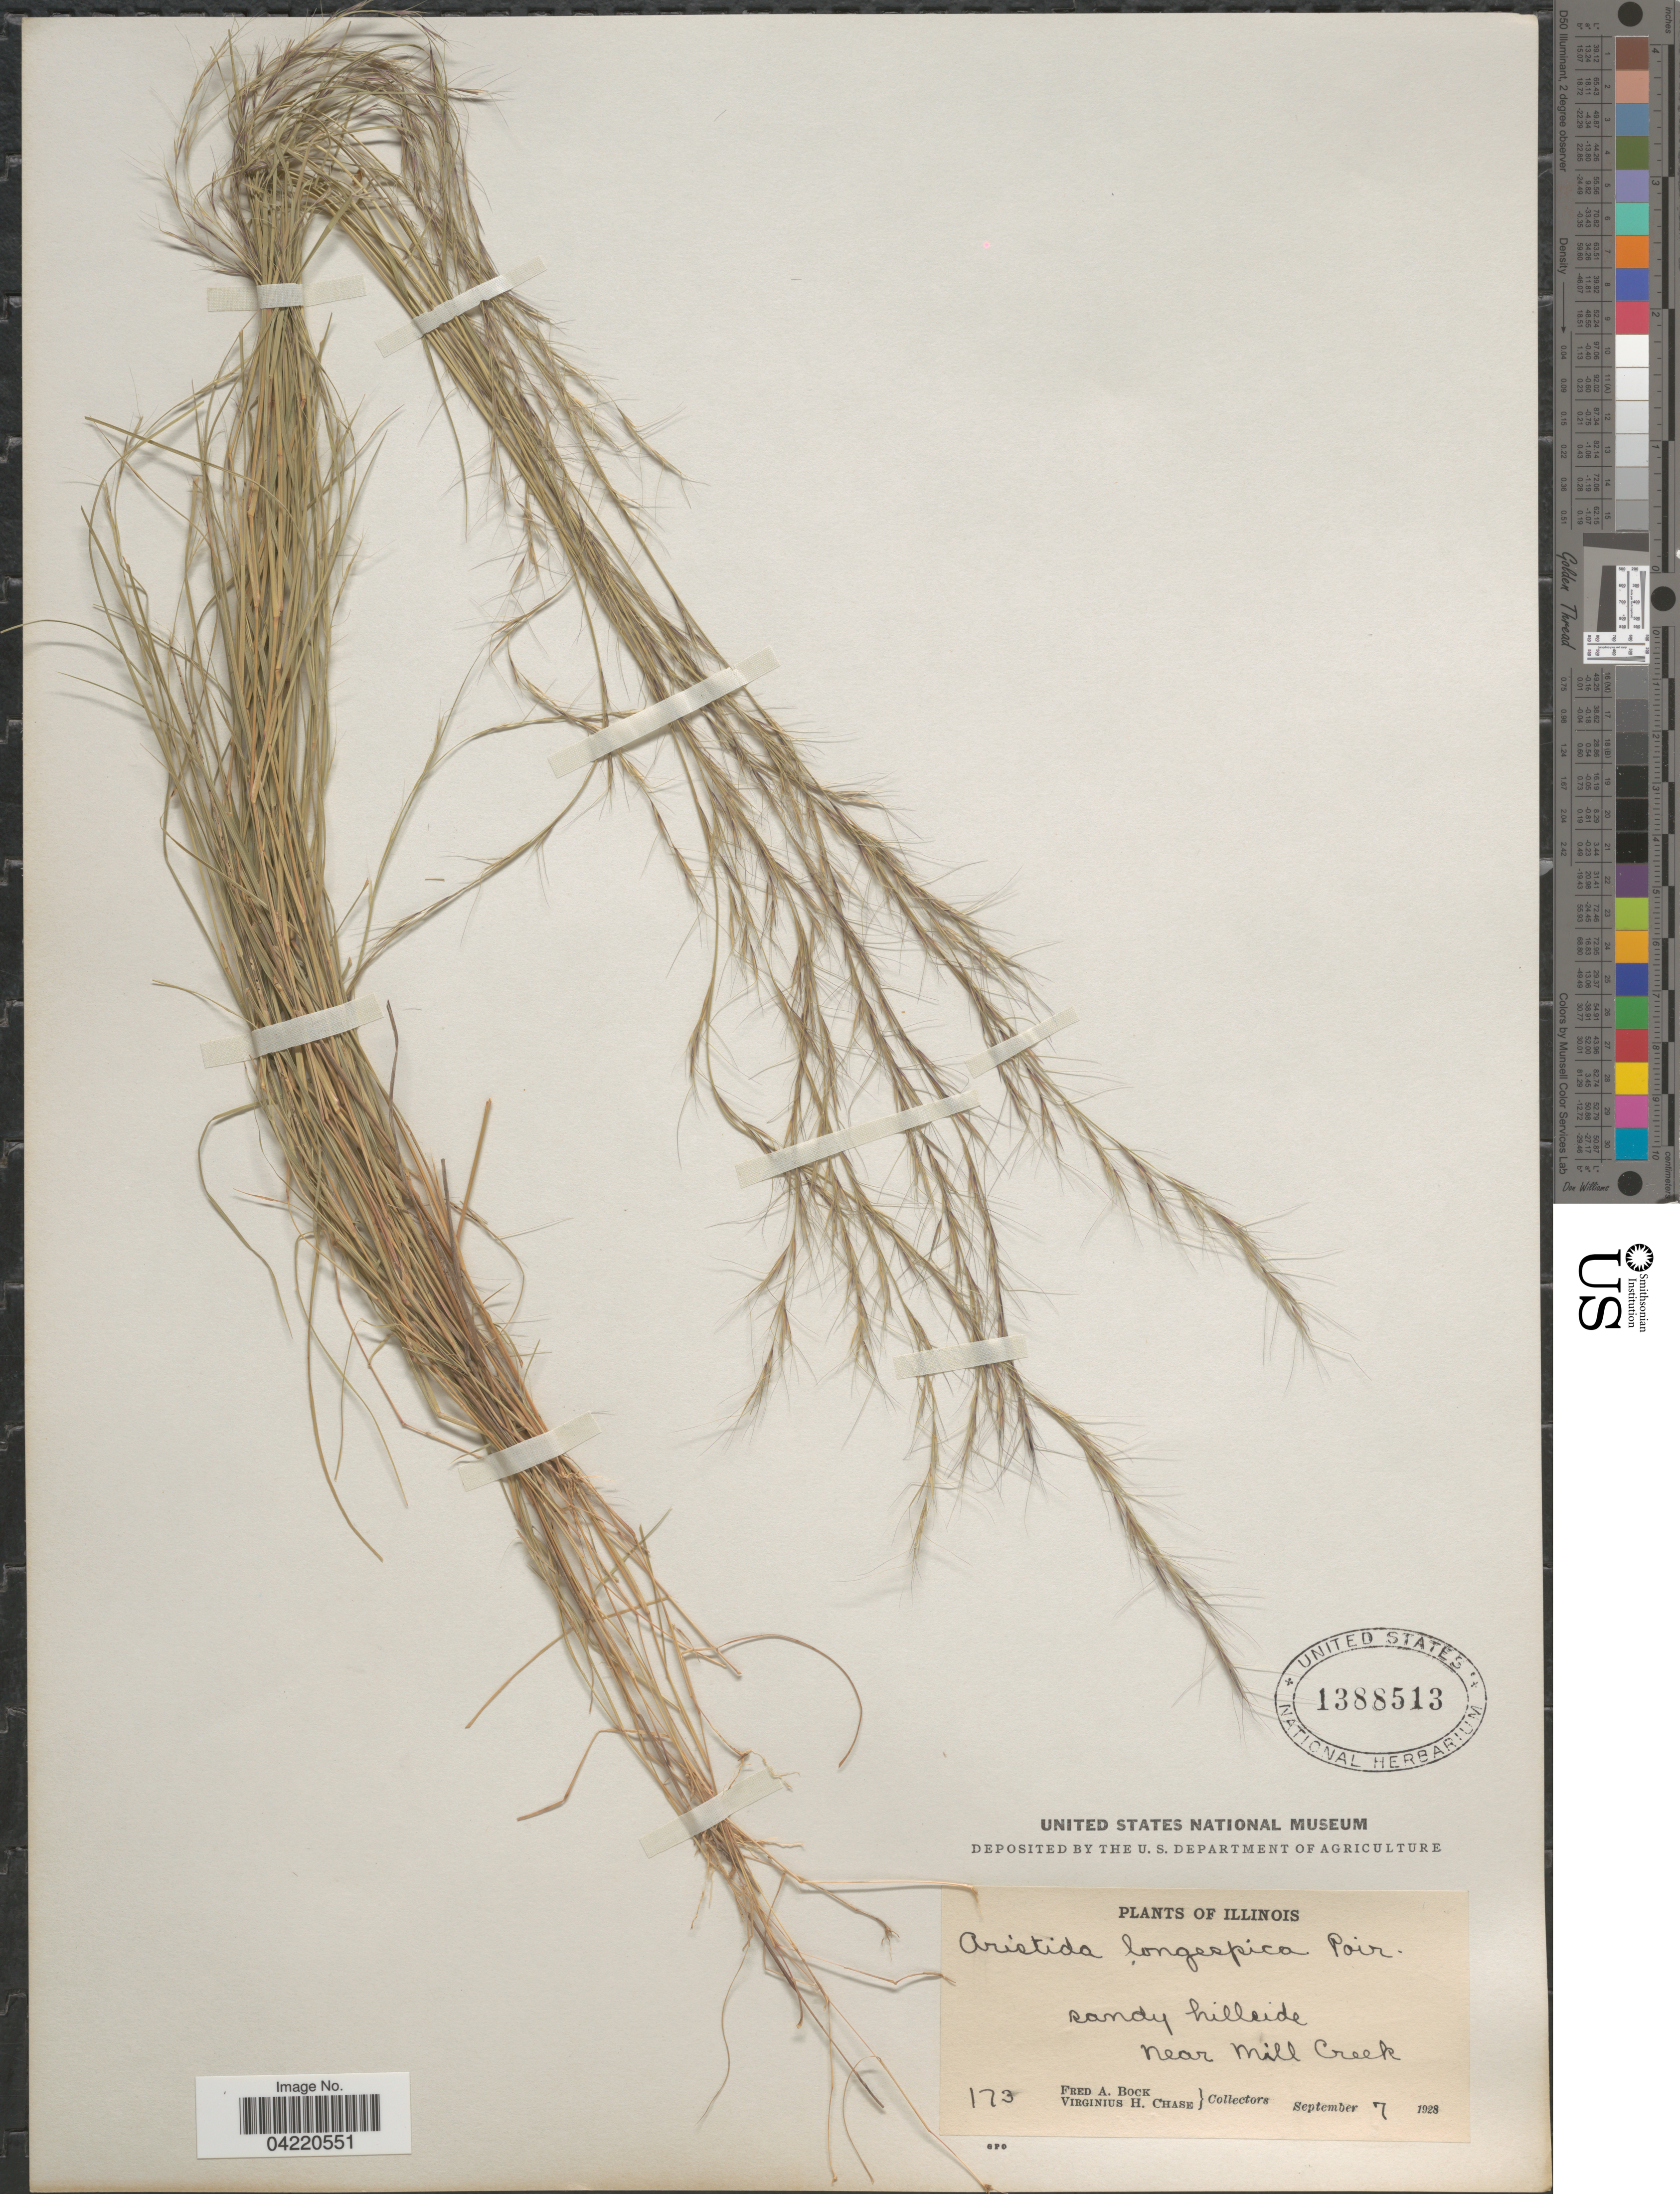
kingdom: Plantae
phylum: Tracheophyta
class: Liliopsida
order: Poales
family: Poaceae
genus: Aristida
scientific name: Aristida longespica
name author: Poir.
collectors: F. Bock & V. H. Chase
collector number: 173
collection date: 1928-09-07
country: United States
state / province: Illinois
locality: Near Mill Creek.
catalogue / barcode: US 1388513